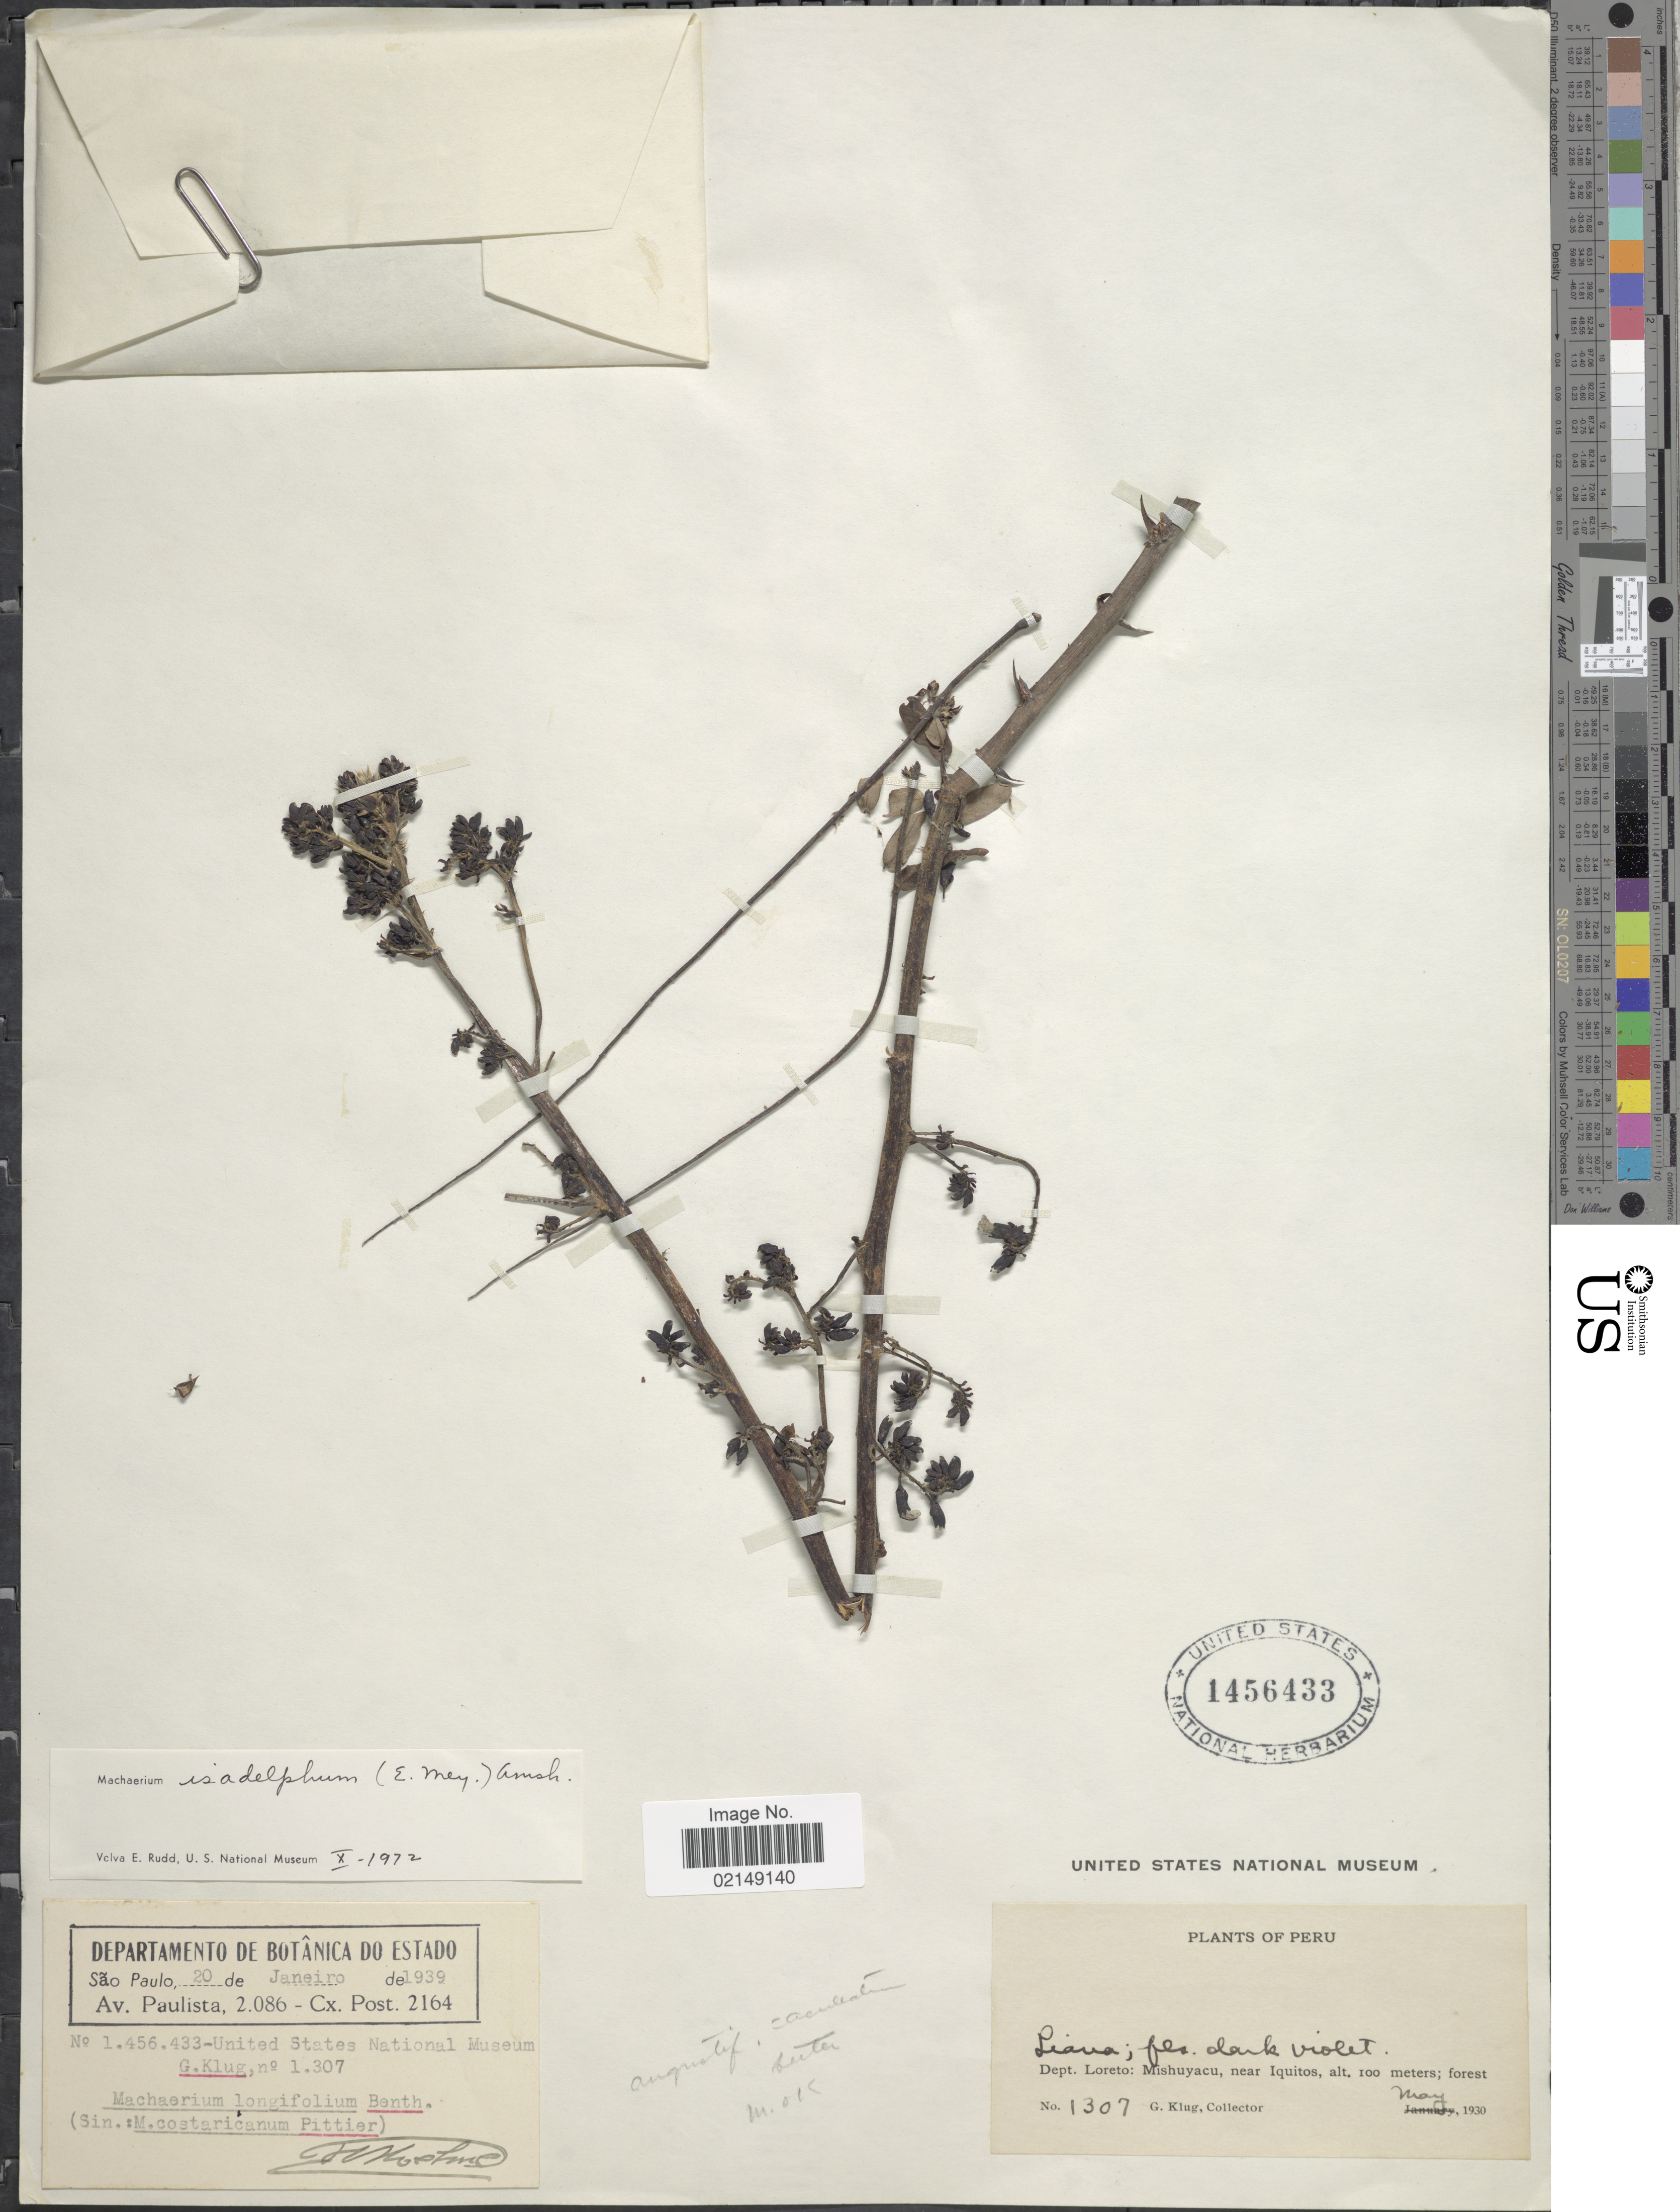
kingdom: Plantae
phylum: Tracheophyta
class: Magnoliopsida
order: Fabales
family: Fabaceae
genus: Machaerium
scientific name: Machaerium isadelphum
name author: (E. Mey.) Amshoff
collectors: G. King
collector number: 1307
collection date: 1930-05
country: Peru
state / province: Loreto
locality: Mishuyacu, near Iquitos.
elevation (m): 100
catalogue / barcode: US 1456433